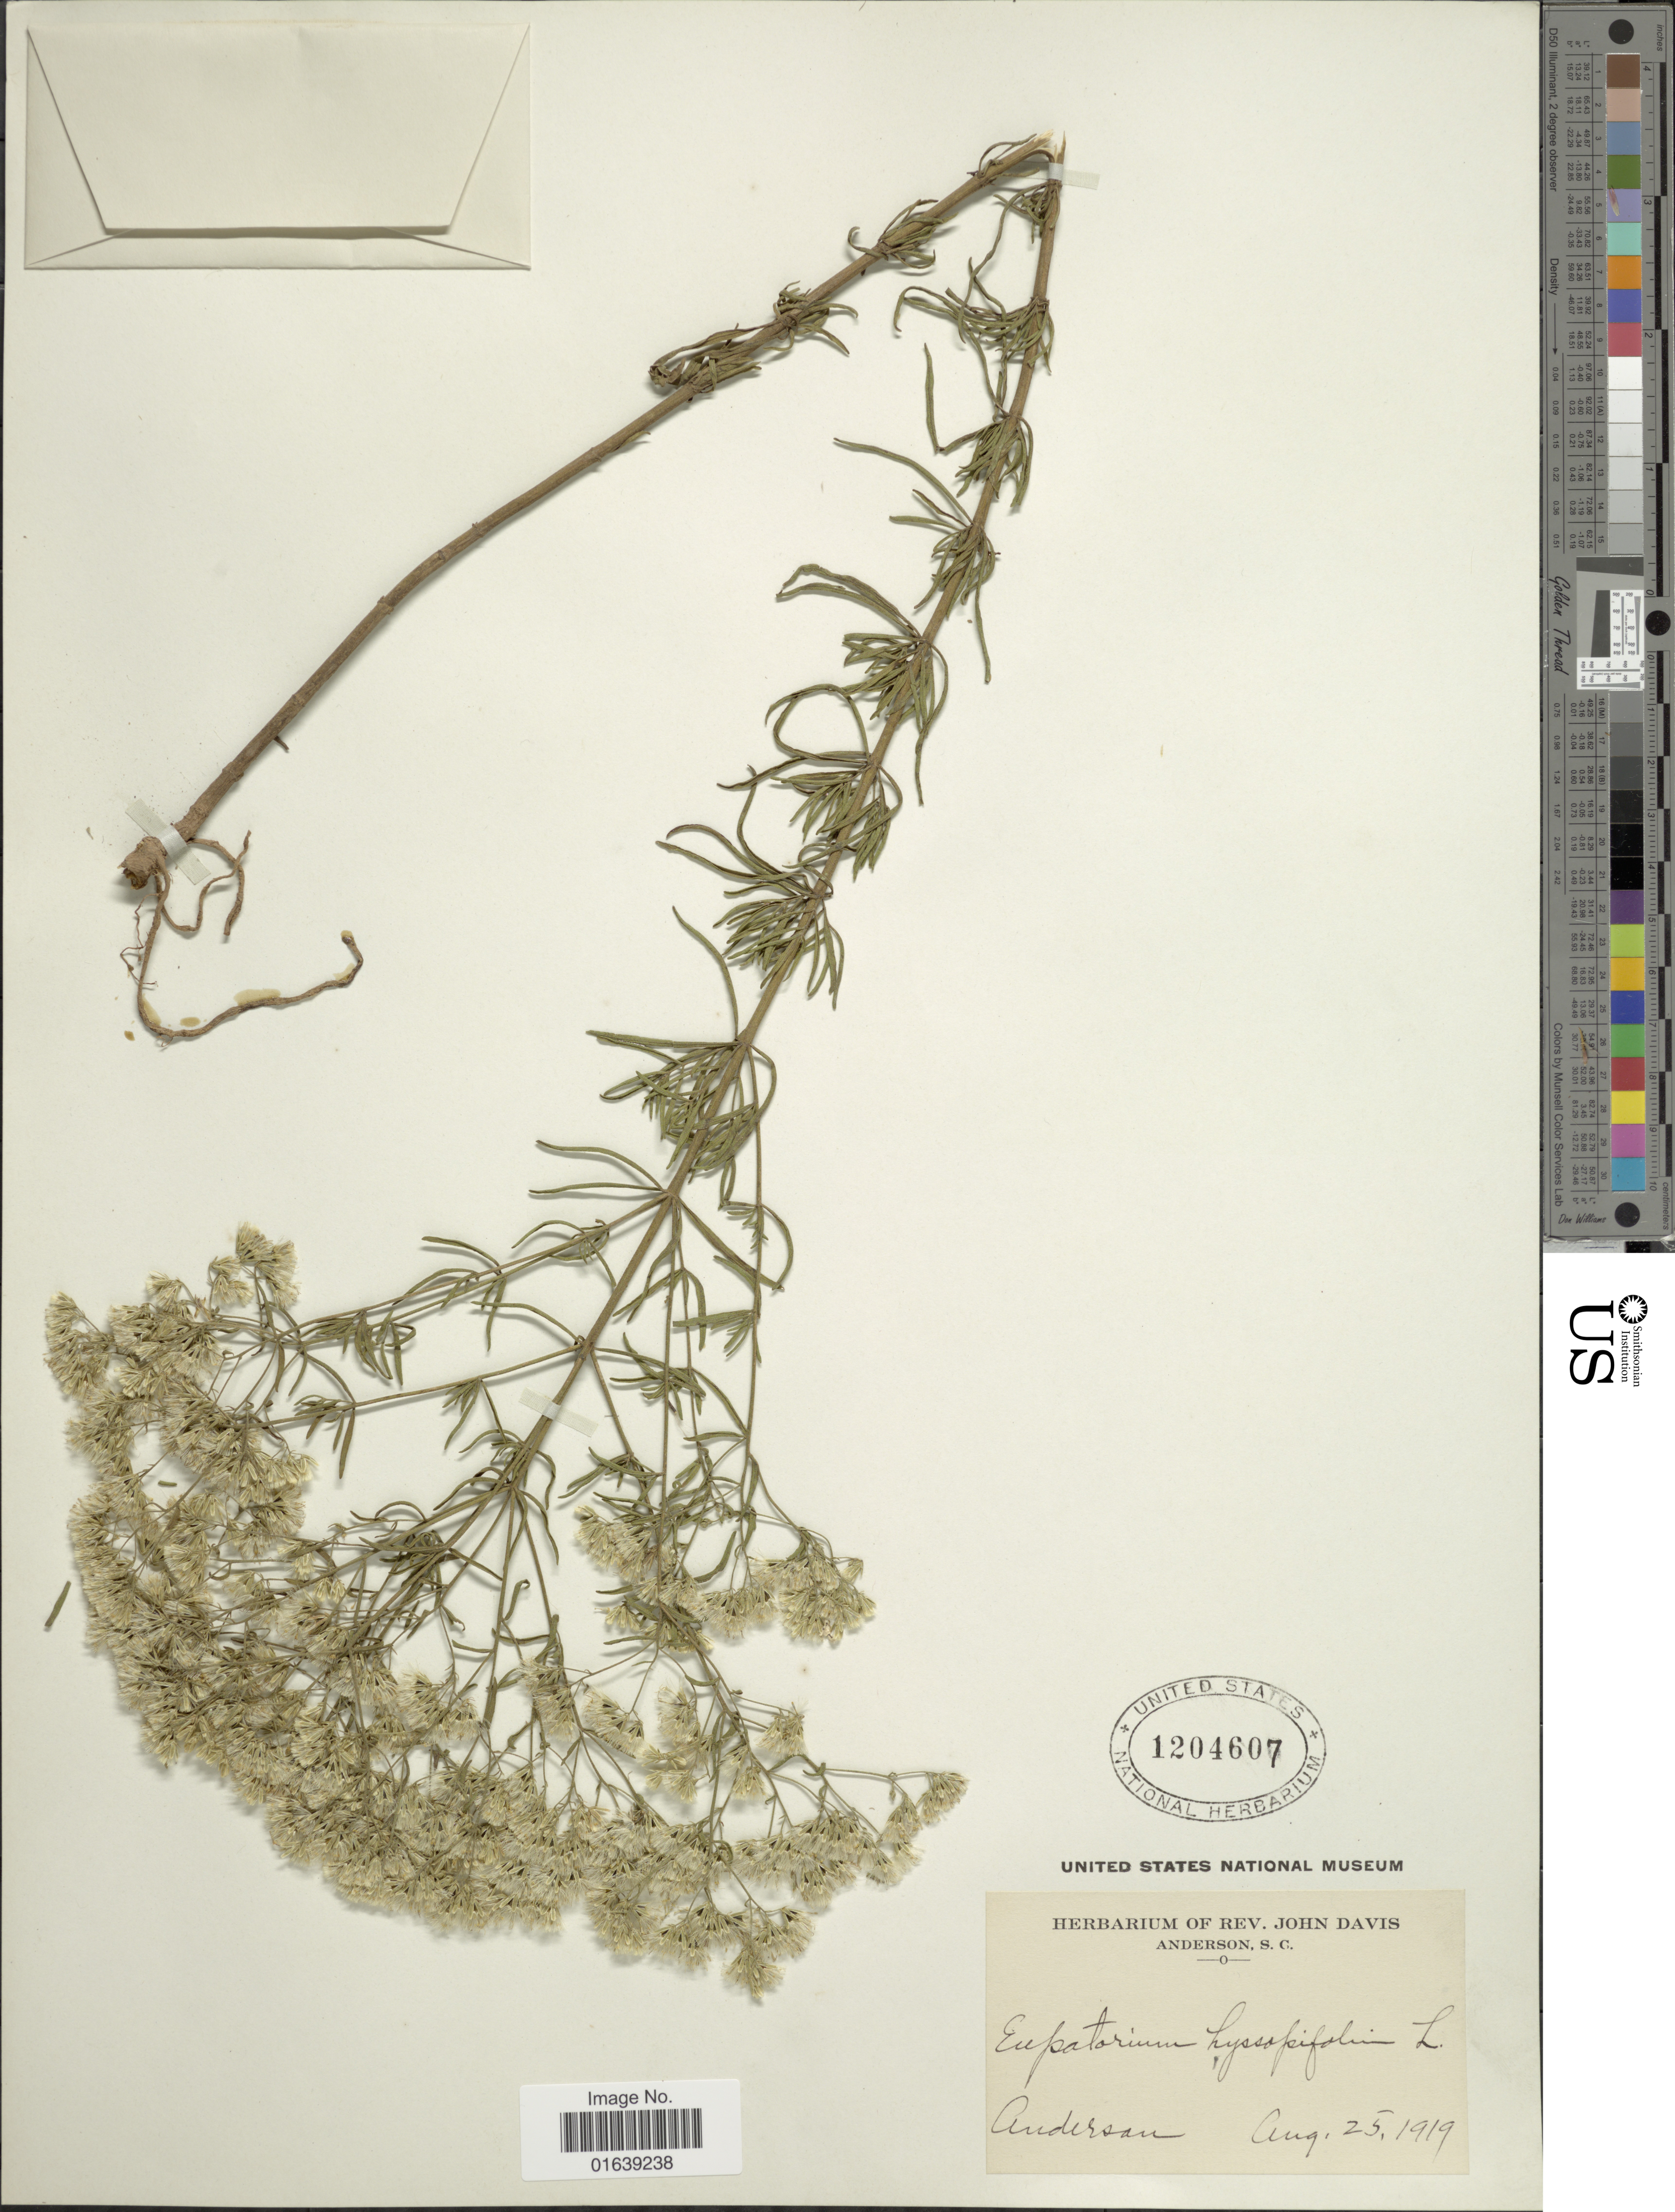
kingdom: Plantae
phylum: Tracheophyta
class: Magnoliopsida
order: Asterales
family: Asteraceae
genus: Eupatorium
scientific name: Eupatorium hyssopifolium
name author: L.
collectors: ex herb. Rev. John Davis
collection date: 1919-08-25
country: United States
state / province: South Carolina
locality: Anderson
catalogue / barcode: US 1204607